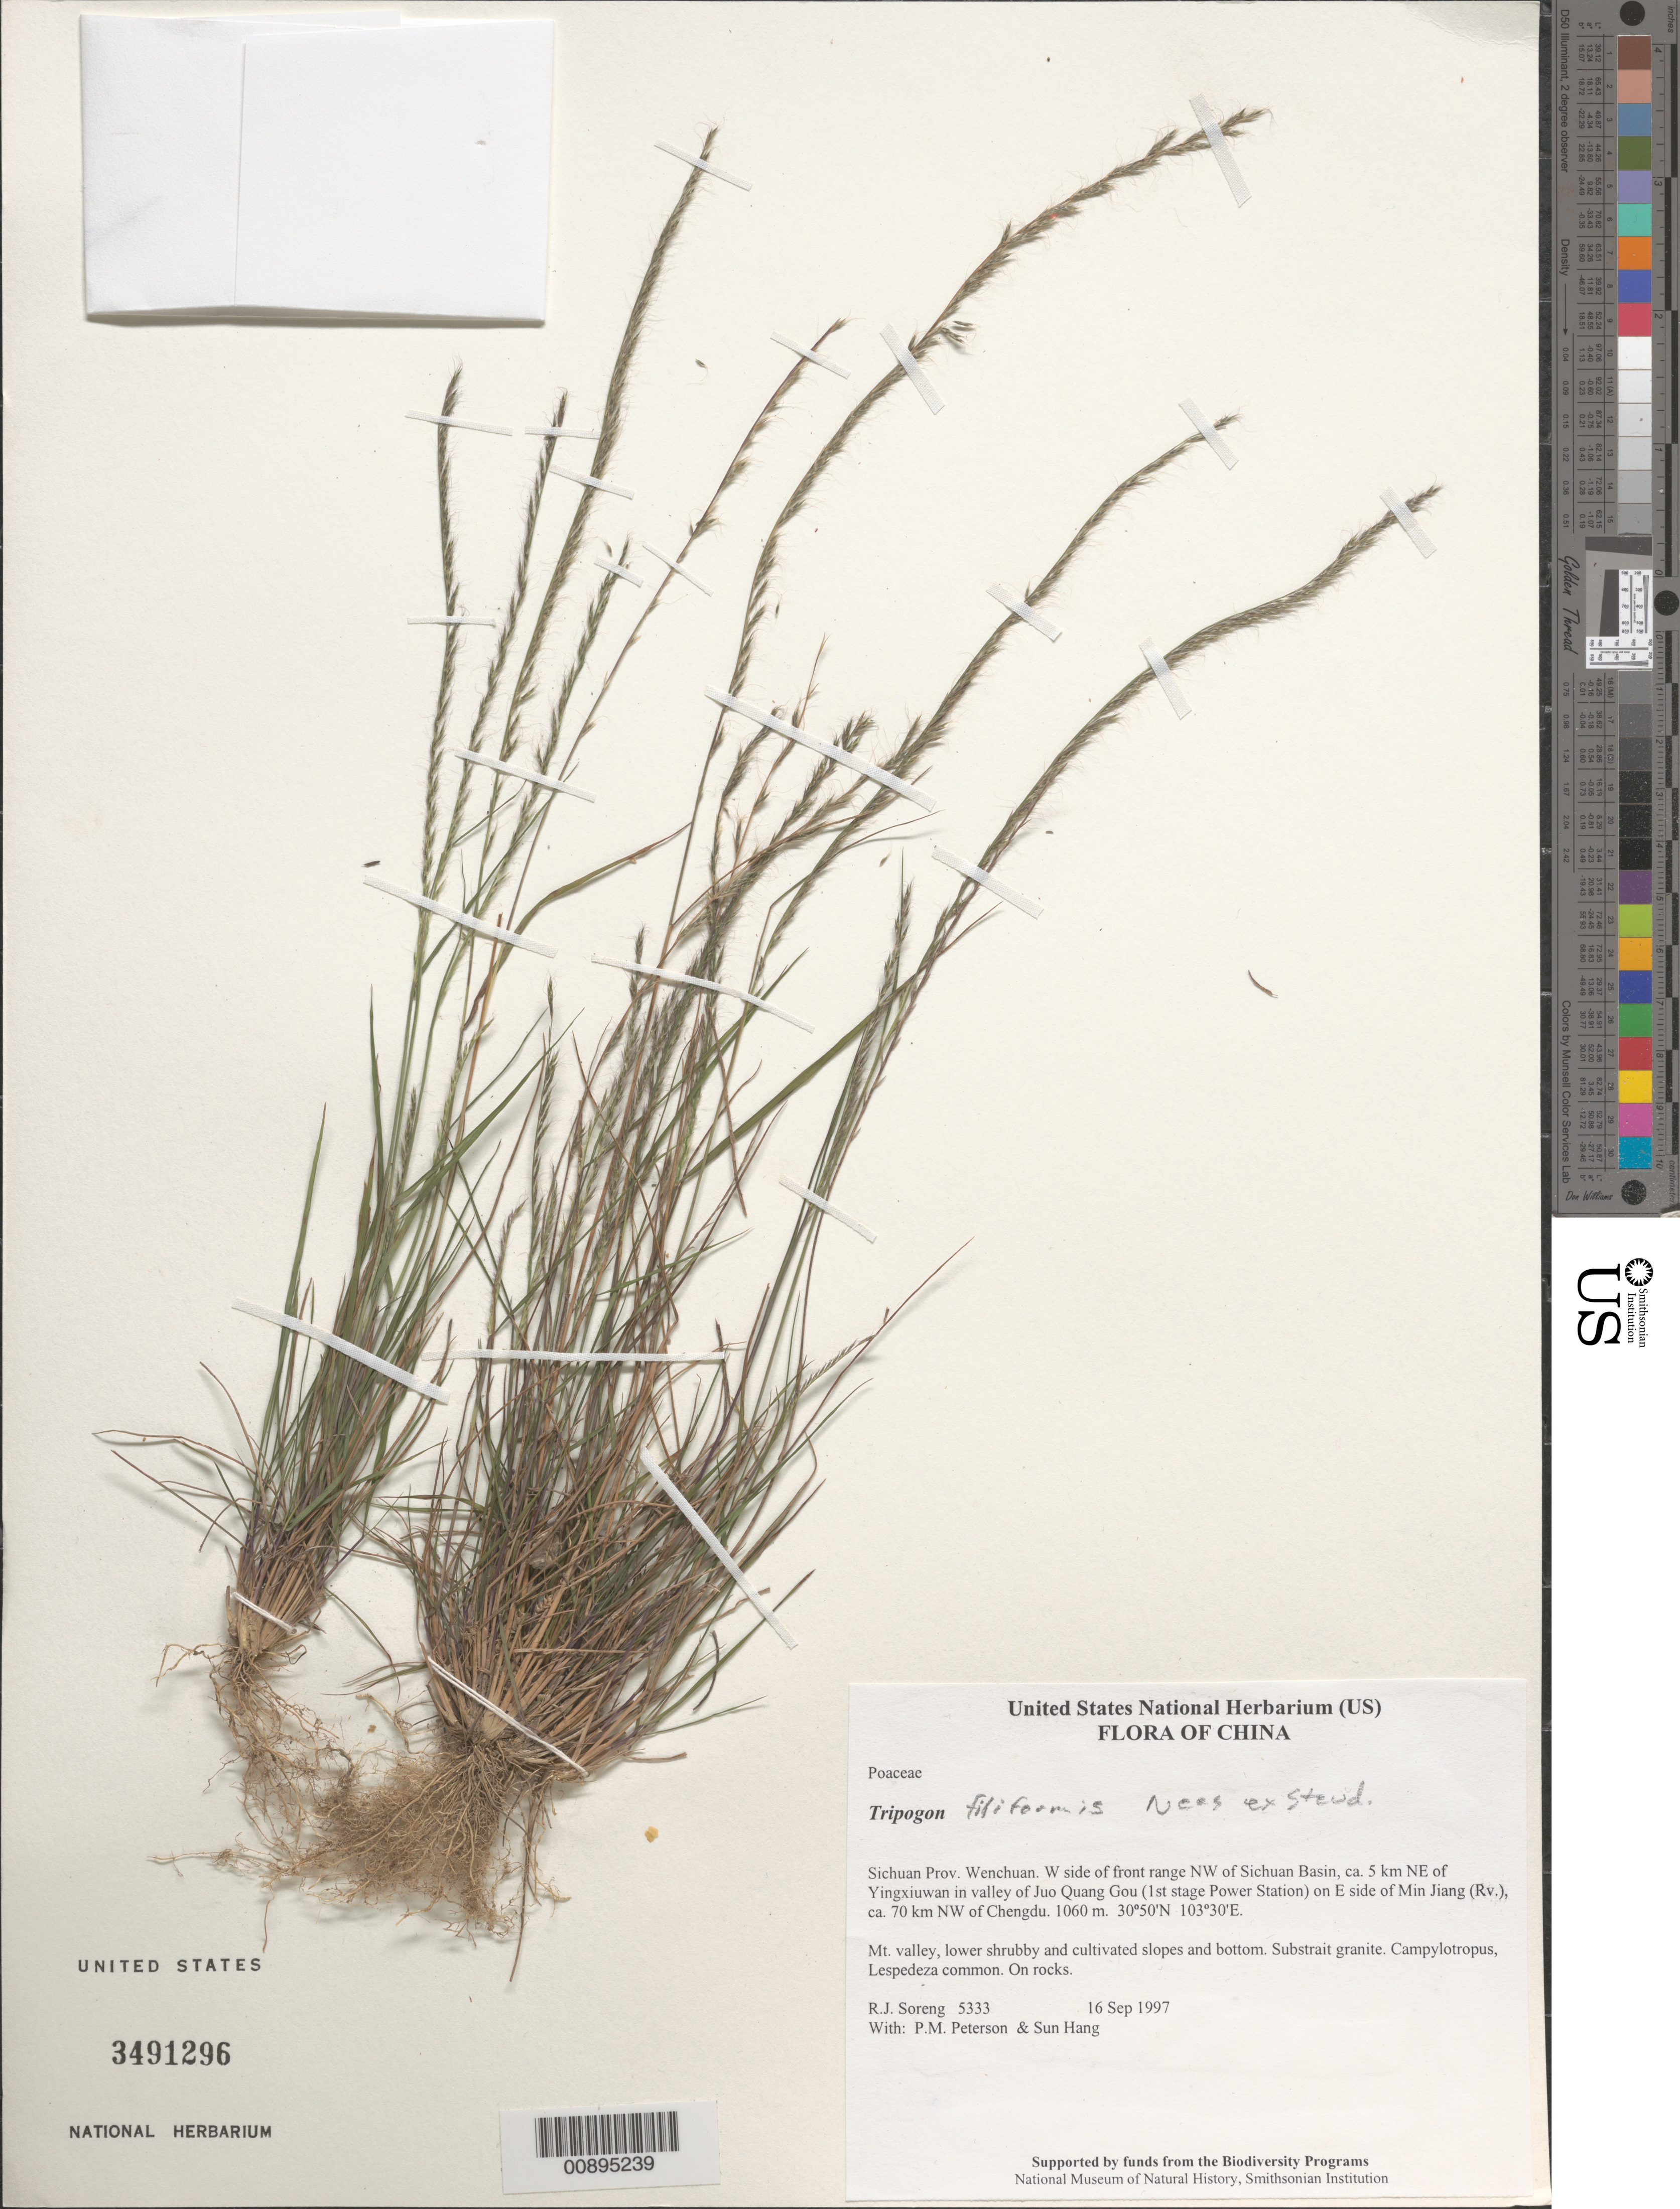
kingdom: Plantae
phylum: Tracheophyta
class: Liliopsida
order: Poales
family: Poaceae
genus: Tripogon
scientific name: Tripogon filiformis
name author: Nees ex Steud.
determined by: Soreng, Robert J., Research Associate (BOT), Smithsonian Institution - National Museum of Natural History (UNITED STATES)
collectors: R. J. Soreng, P. M. Peterson & Sun Hang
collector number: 5333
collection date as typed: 16 Sep 1997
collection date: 1997-09-16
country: China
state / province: Sichuan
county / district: Wenchuan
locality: W side of front range NW of Sichuan Basin, ca. 5 km NE of Yingxiuwan in valley of Juo Quang Gou (1st stage Power Station) on E side of Min Jiang (Rv.), ca. 70 km NW of Chengdu.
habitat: Mt. valley, lower shruby and cultivated slopes and bottom. Substrait granite. Campylotropus, Lespedeza common.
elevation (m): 1060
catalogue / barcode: US 3491296